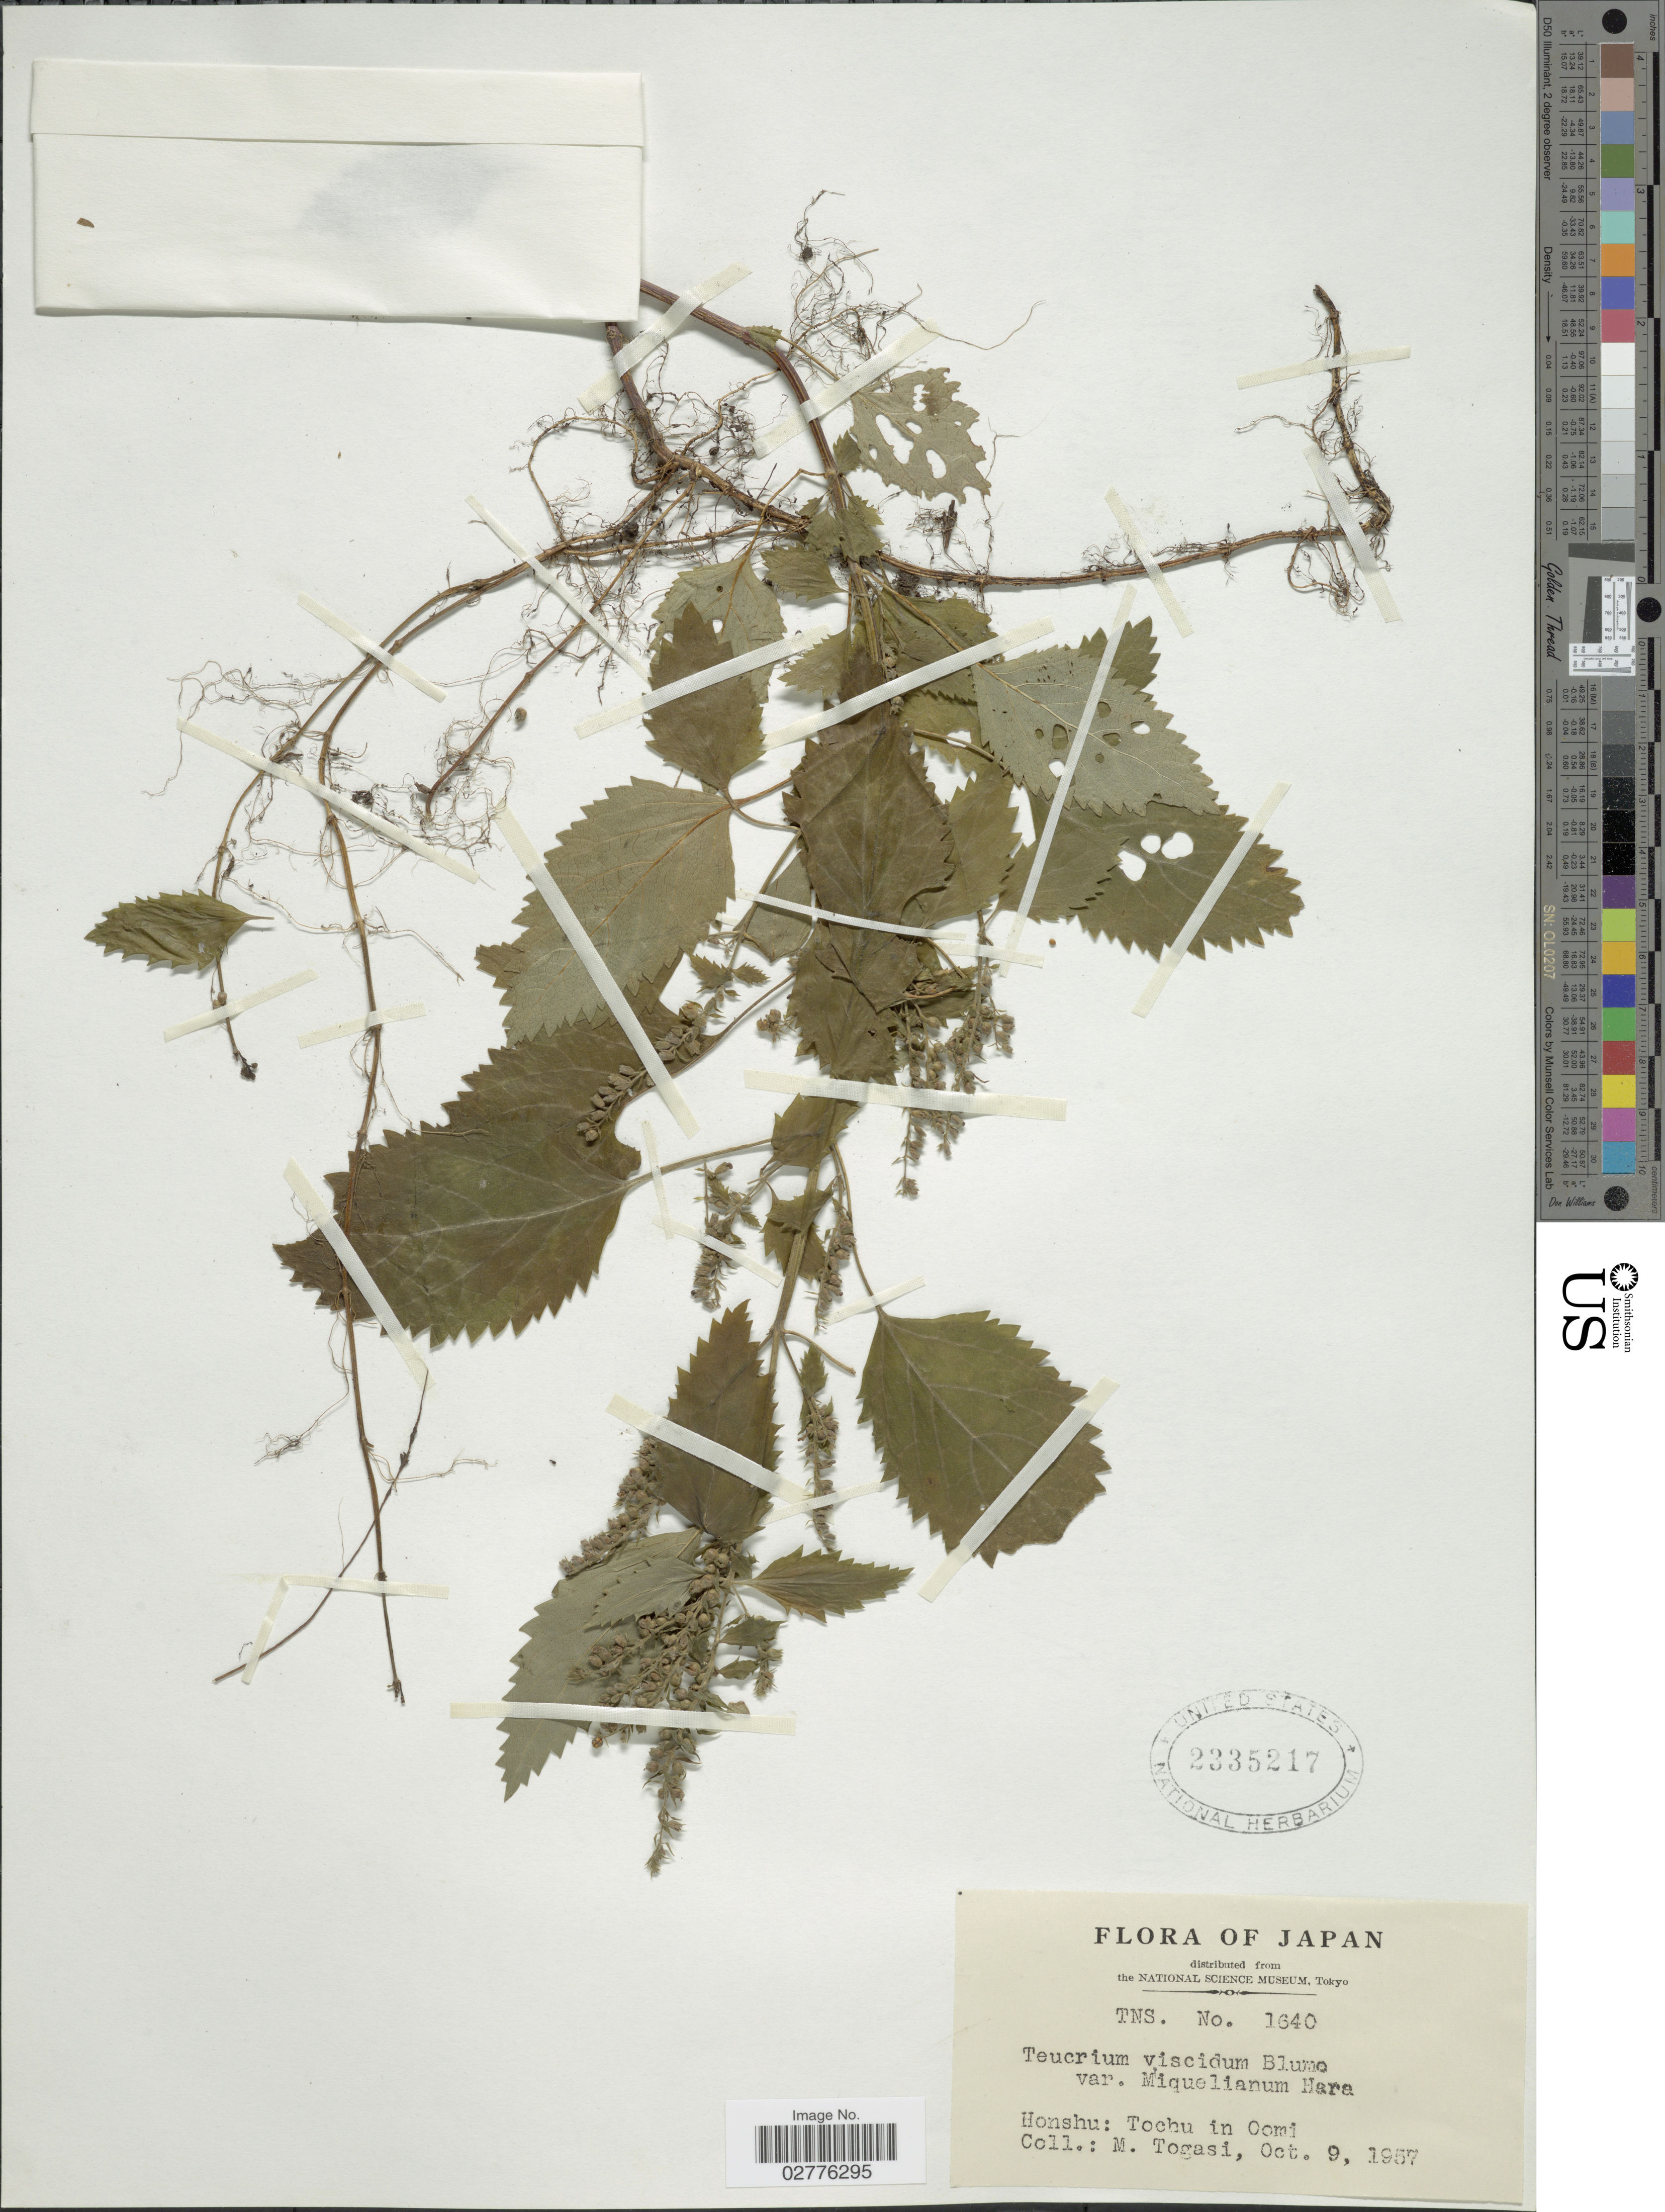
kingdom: Plantae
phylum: Tracheophyta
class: Magnoliopsida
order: Lamiales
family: Lamiaceae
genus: Teucrium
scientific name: Teucrium viscidum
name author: Blume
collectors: M. Togasi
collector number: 1640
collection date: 1957-10-09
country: Japan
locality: Honshu: Tochu in Oomi.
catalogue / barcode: US 2335217